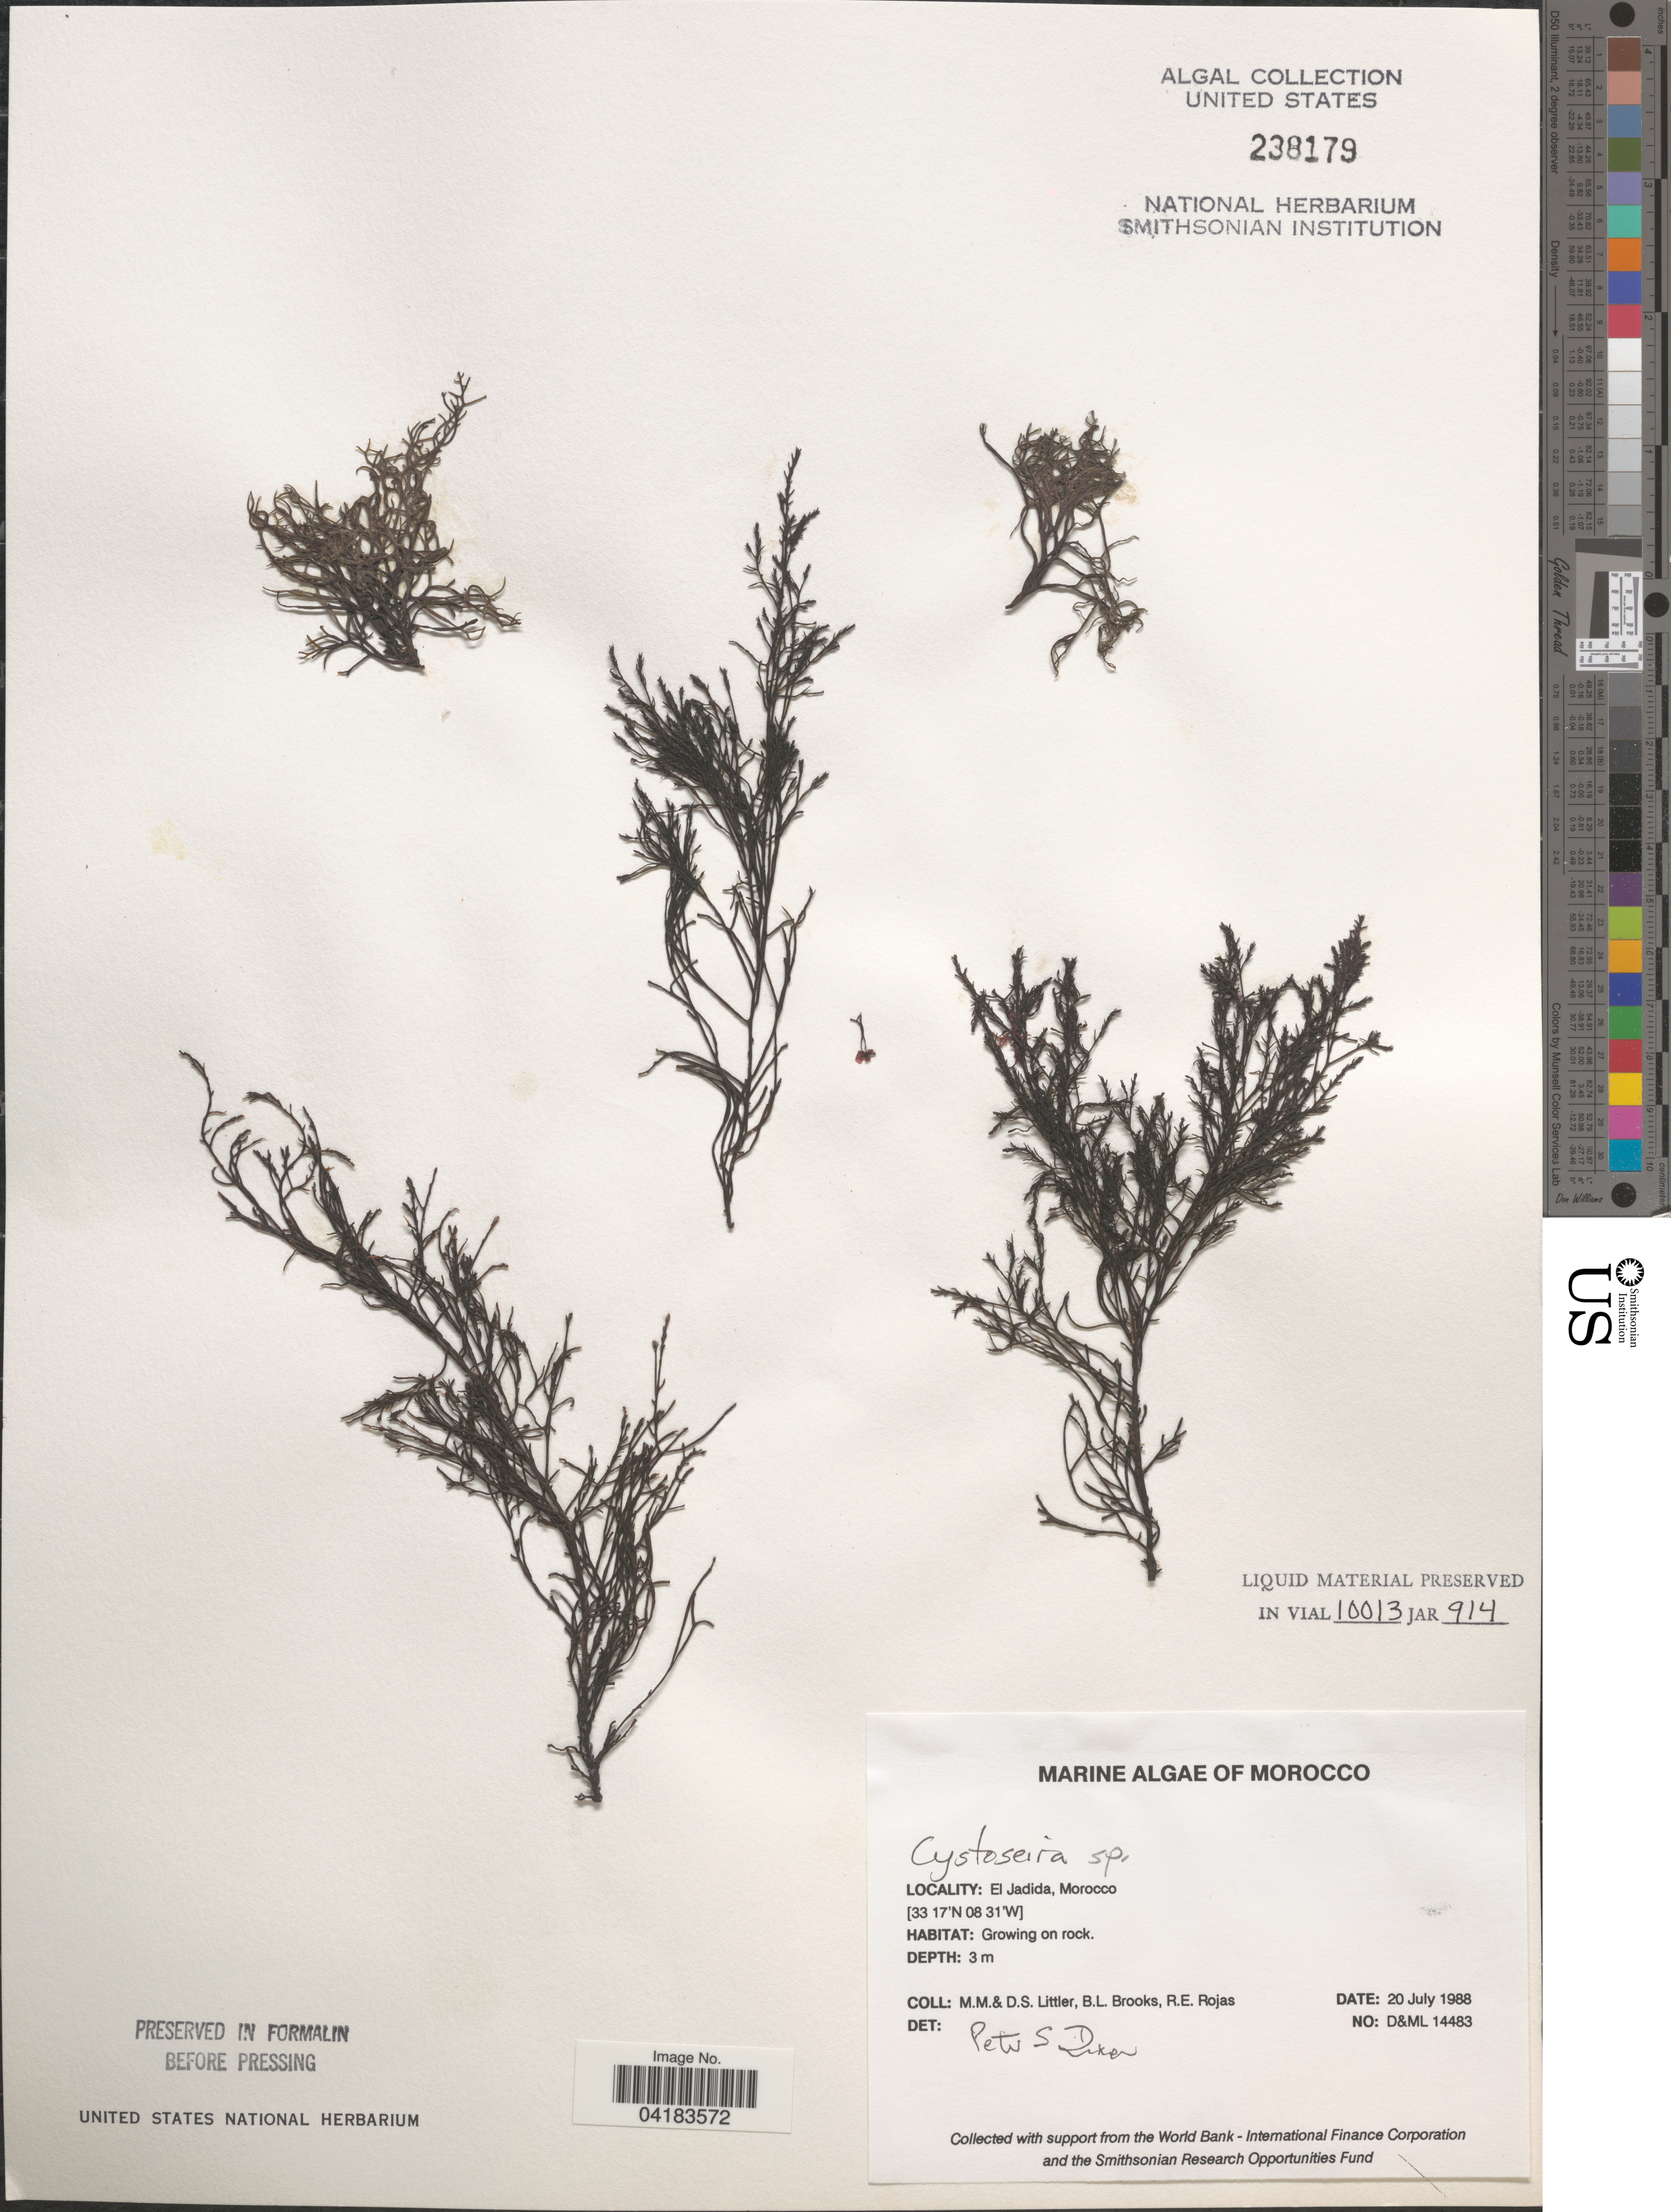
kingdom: Chromista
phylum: Ochrophyta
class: Phaeophyceae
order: Fucales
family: Sargassaceae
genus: Cystoseira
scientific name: Cystoseira sp.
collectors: D. S. Littler, B. Brooks & R. Rojas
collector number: D&ML14483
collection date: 1988-07-20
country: Morocco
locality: El Jadida.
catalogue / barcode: US 238179